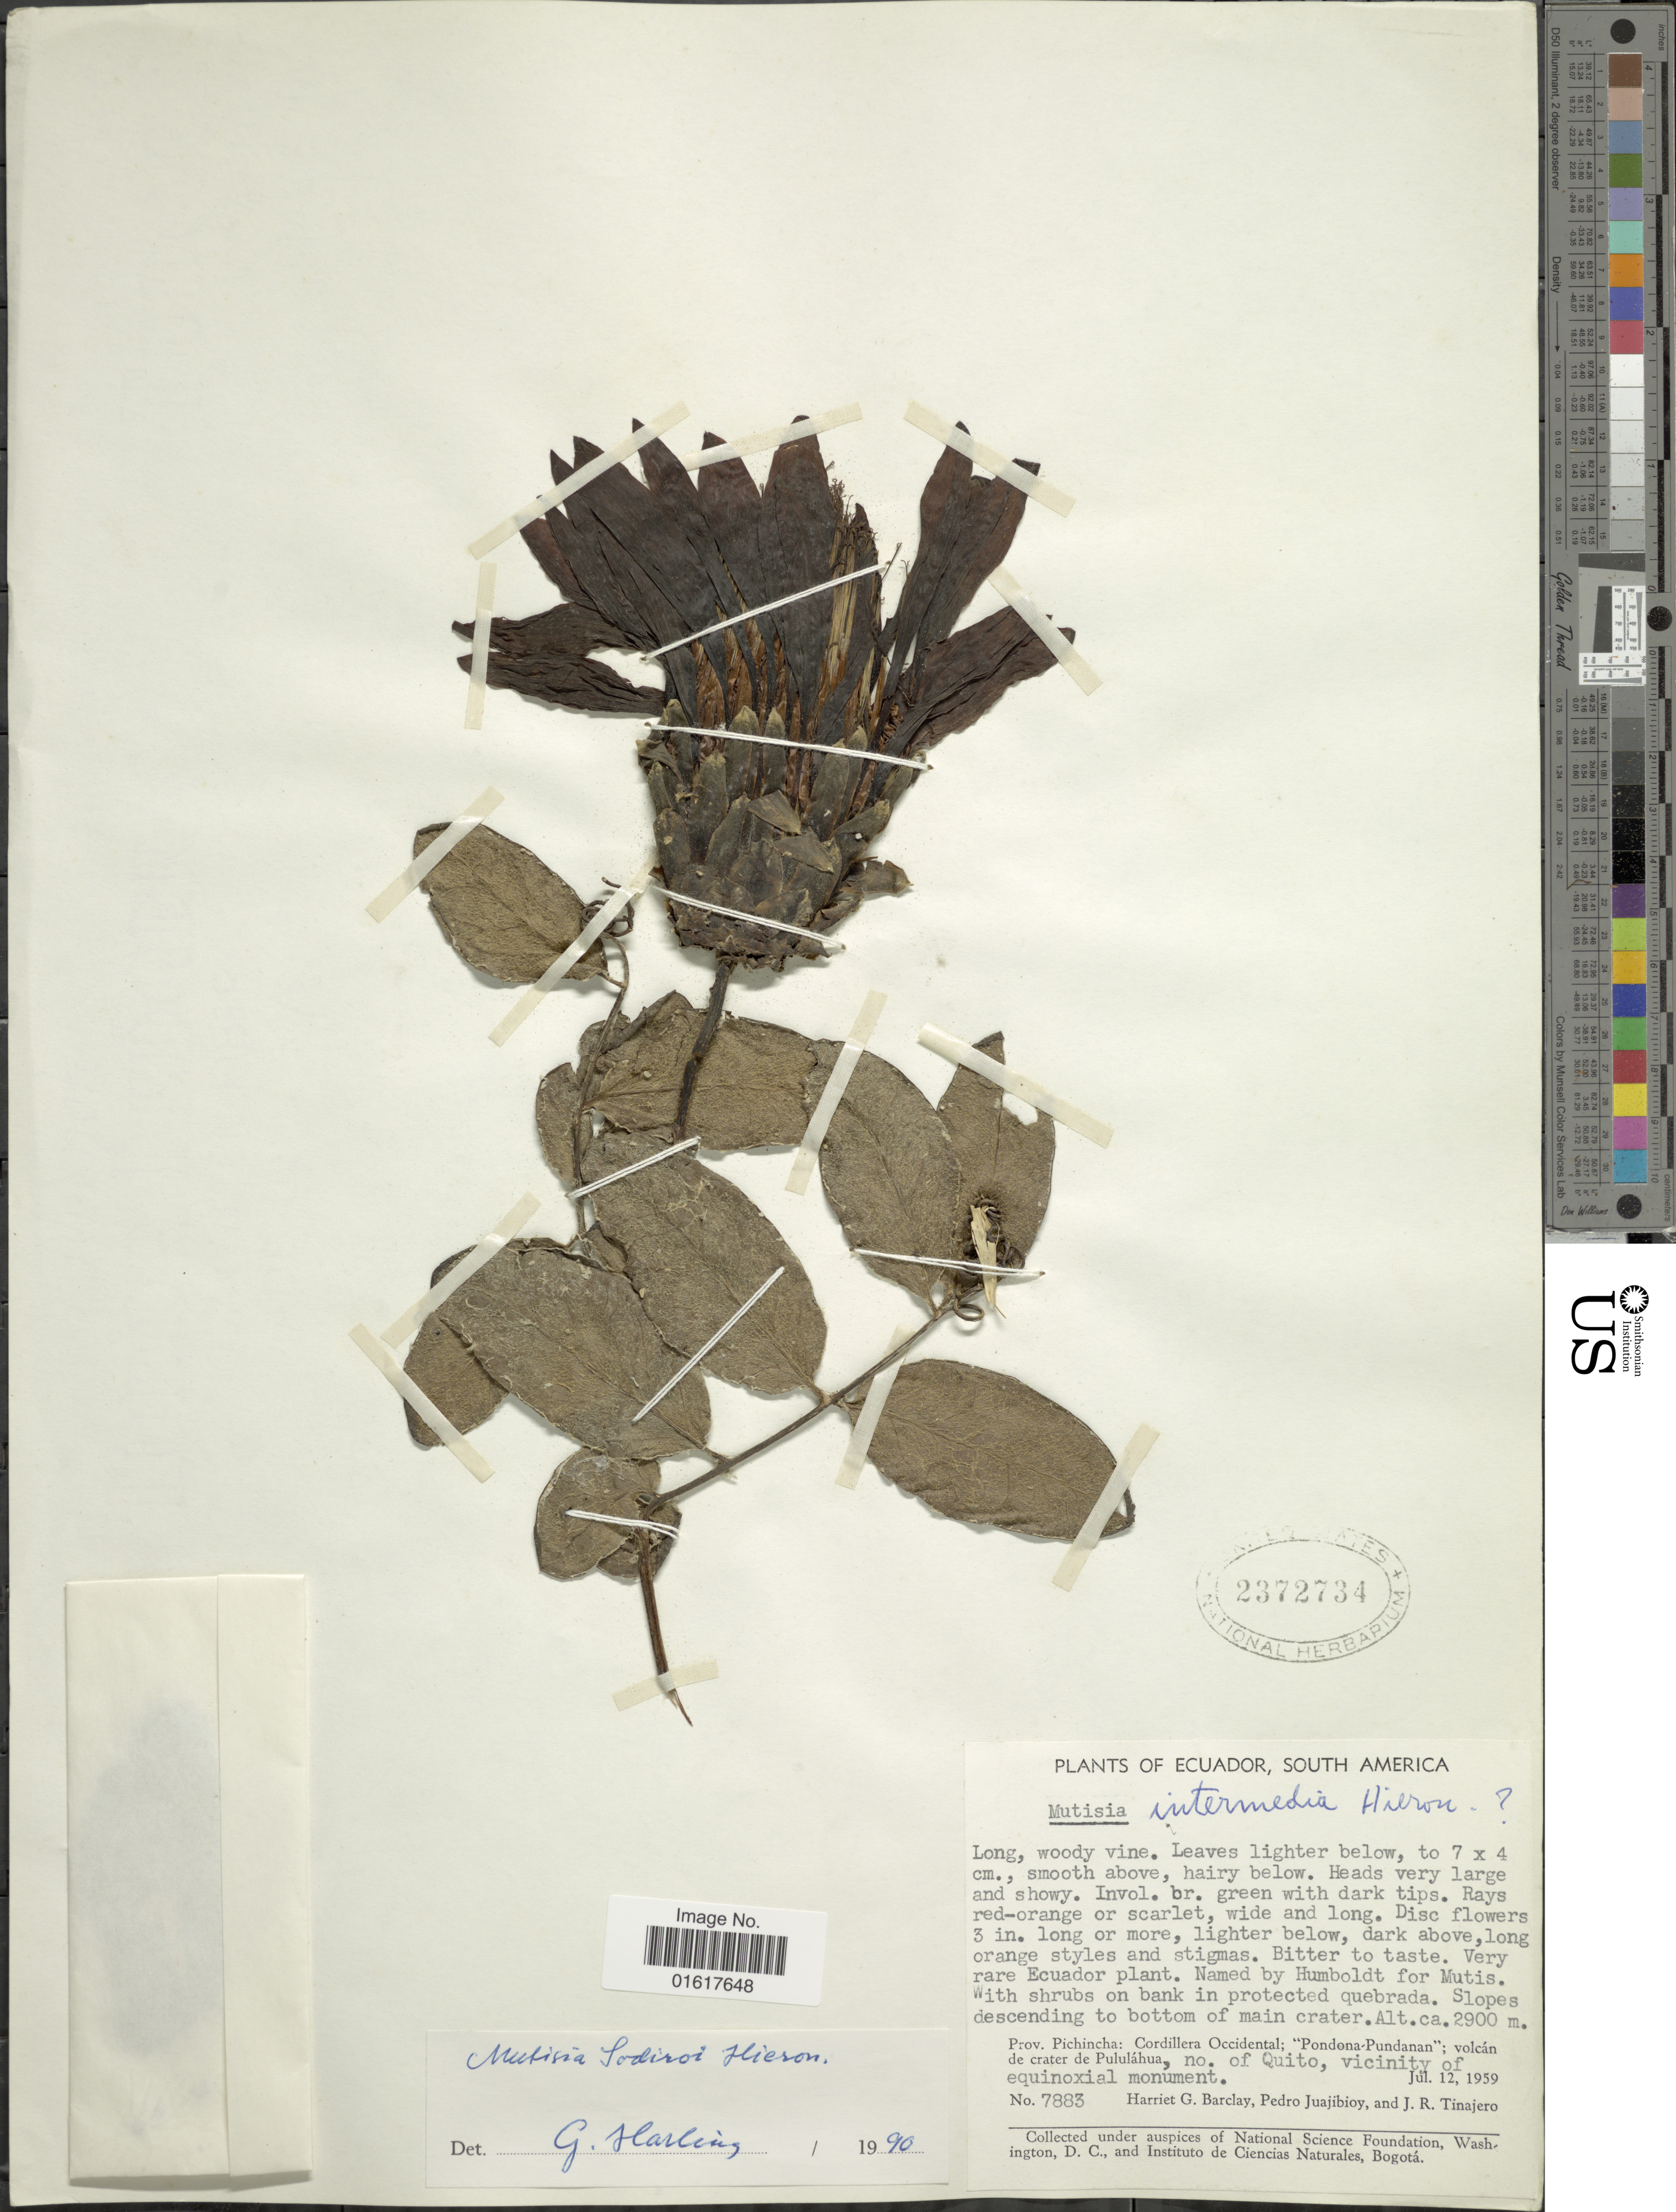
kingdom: Plantae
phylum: Tracheophyta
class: Magnoliopsida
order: Asterales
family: Asteraceae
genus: Mutisia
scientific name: Mutisia sodiroi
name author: Hieron.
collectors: H. G. Barclay, P. Juajibioy & J. Tinajero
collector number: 7883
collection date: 1959-07-12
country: Ecuador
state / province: Pichincha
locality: Cordillera Occidental; "Pondona-Pundanan"; volcán de crater de Pululáhua, no. of Quito, vicinity of equinoxial monument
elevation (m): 2900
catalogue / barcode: US 2372734